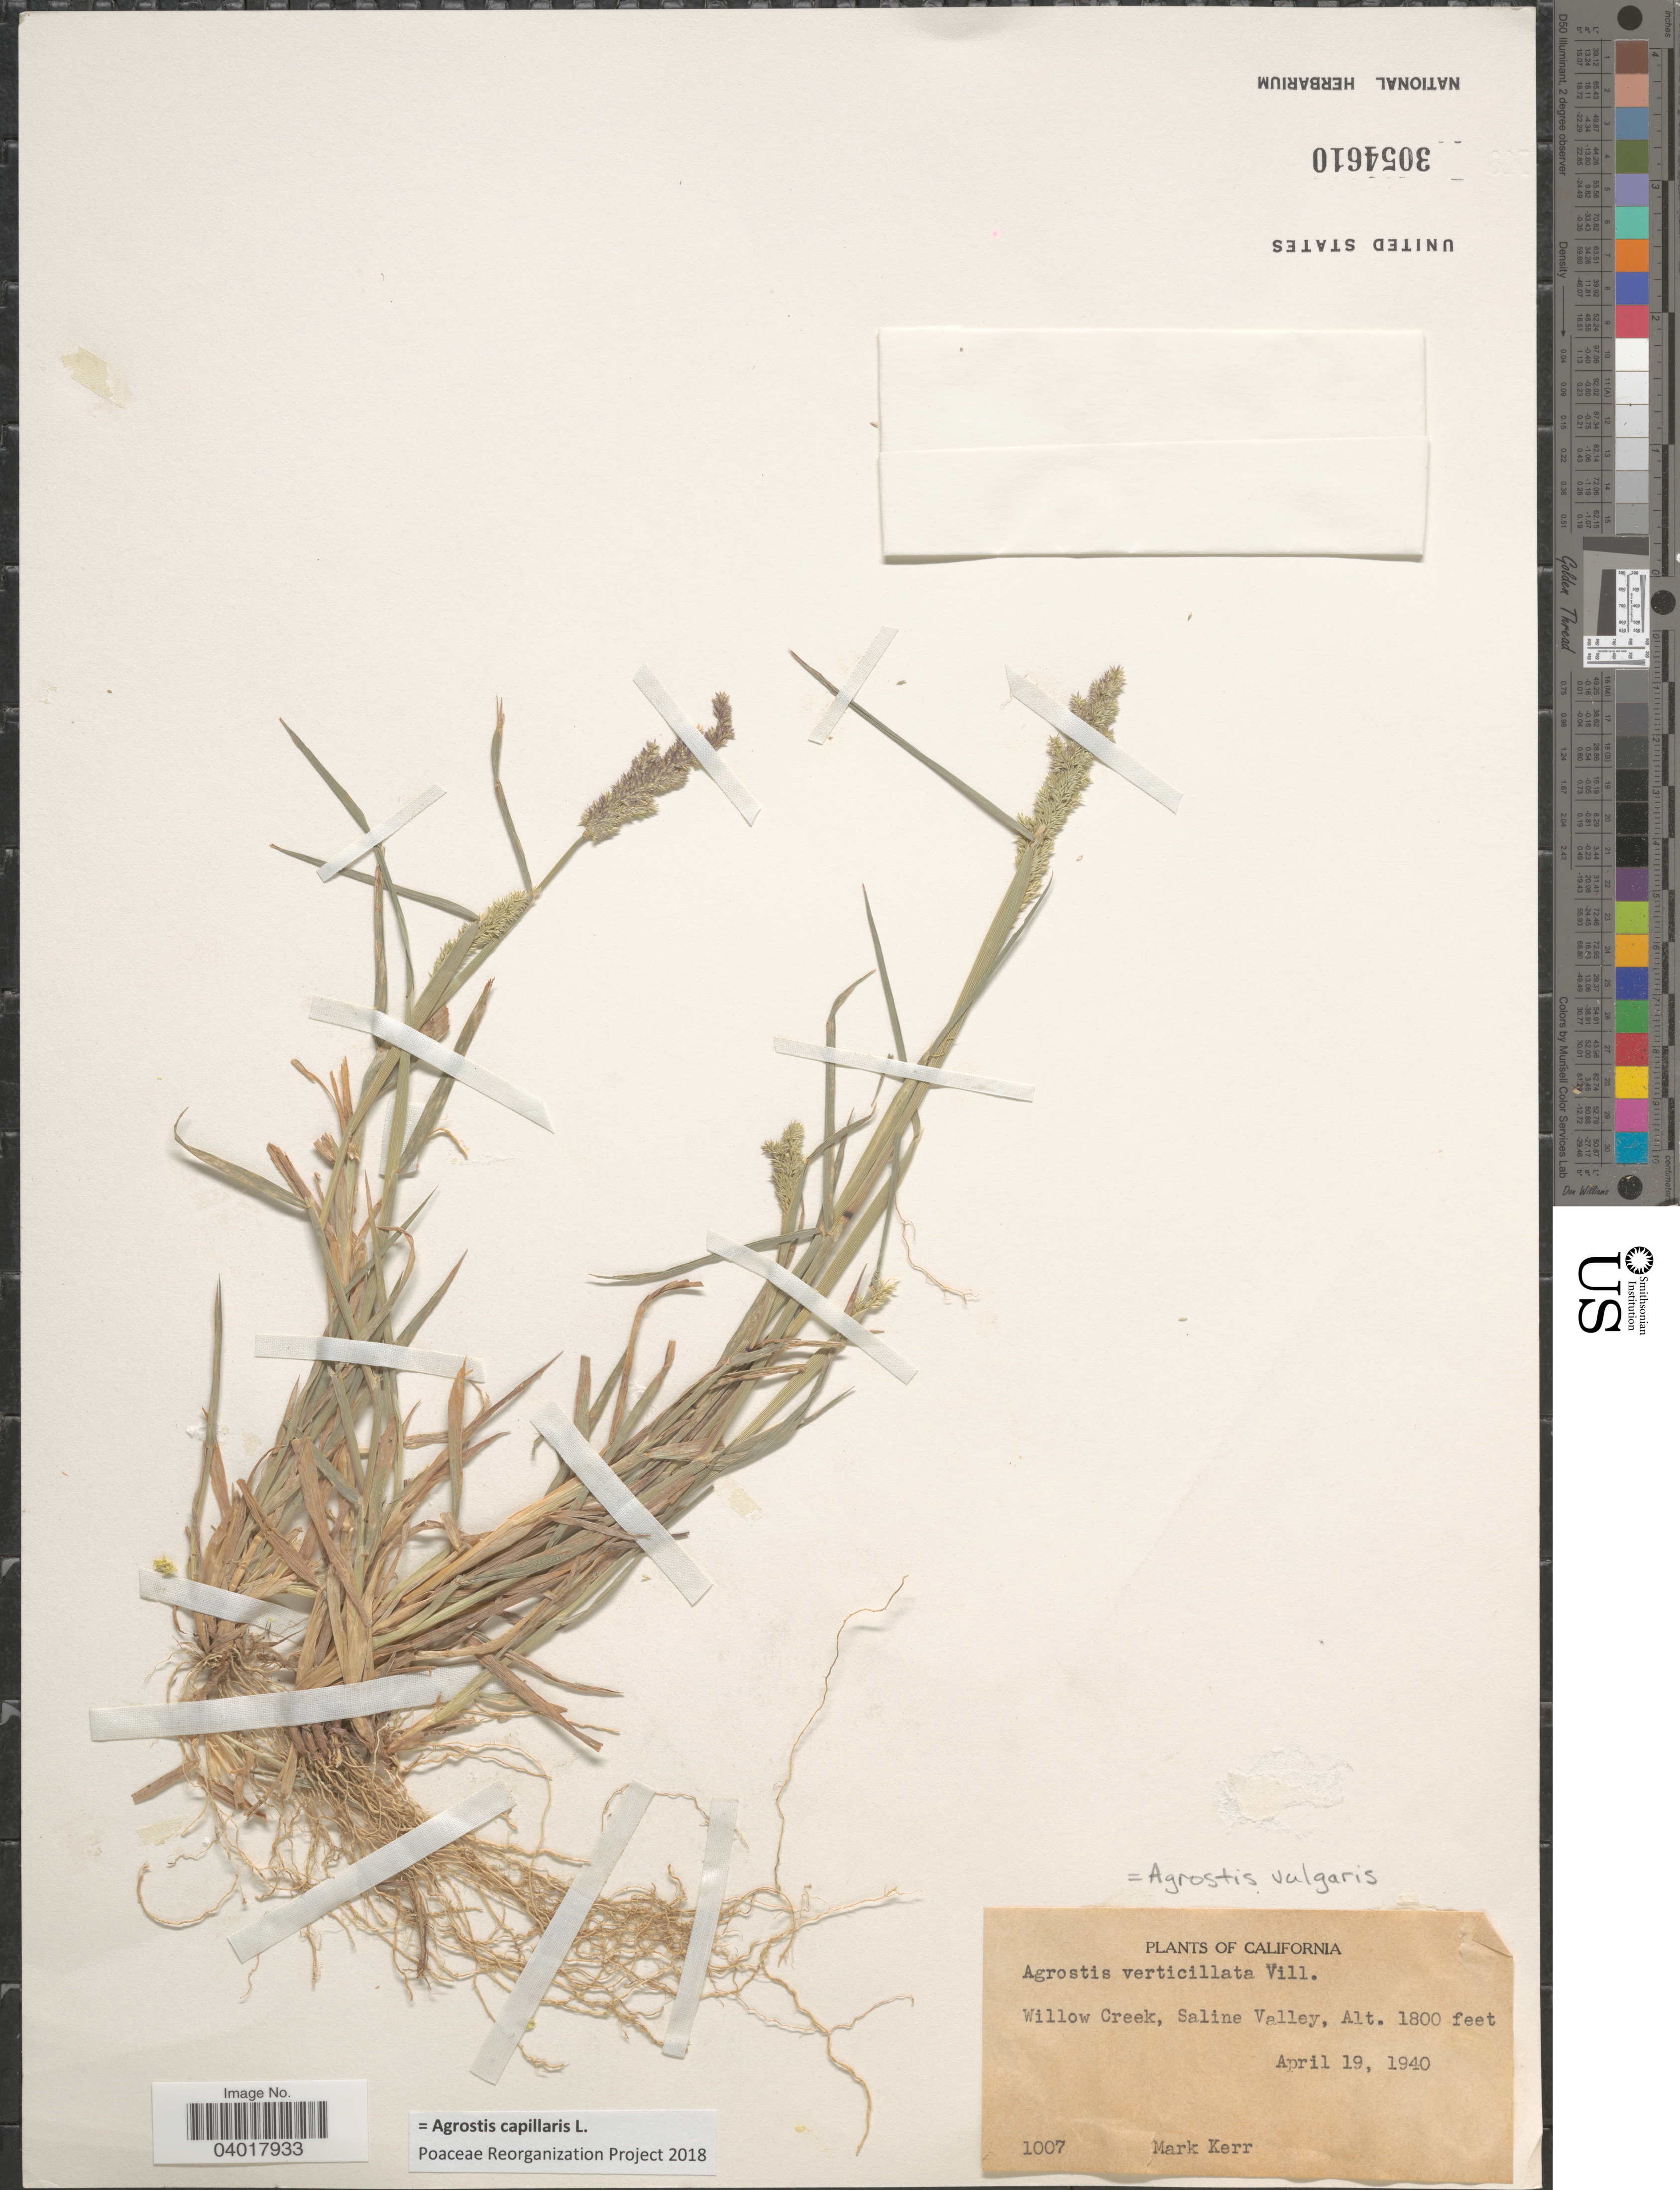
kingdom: Plantae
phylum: Tracheophyta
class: Liliopsida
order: Poales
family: Poaceae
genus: Agrostis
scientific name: Agrostis capillaris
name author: L.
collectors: M. Kerr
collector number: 1007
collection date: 1940-04-19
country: United States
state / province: California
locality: Willow Creek, Saline Valley.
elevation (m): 549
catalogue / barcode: US 3054610